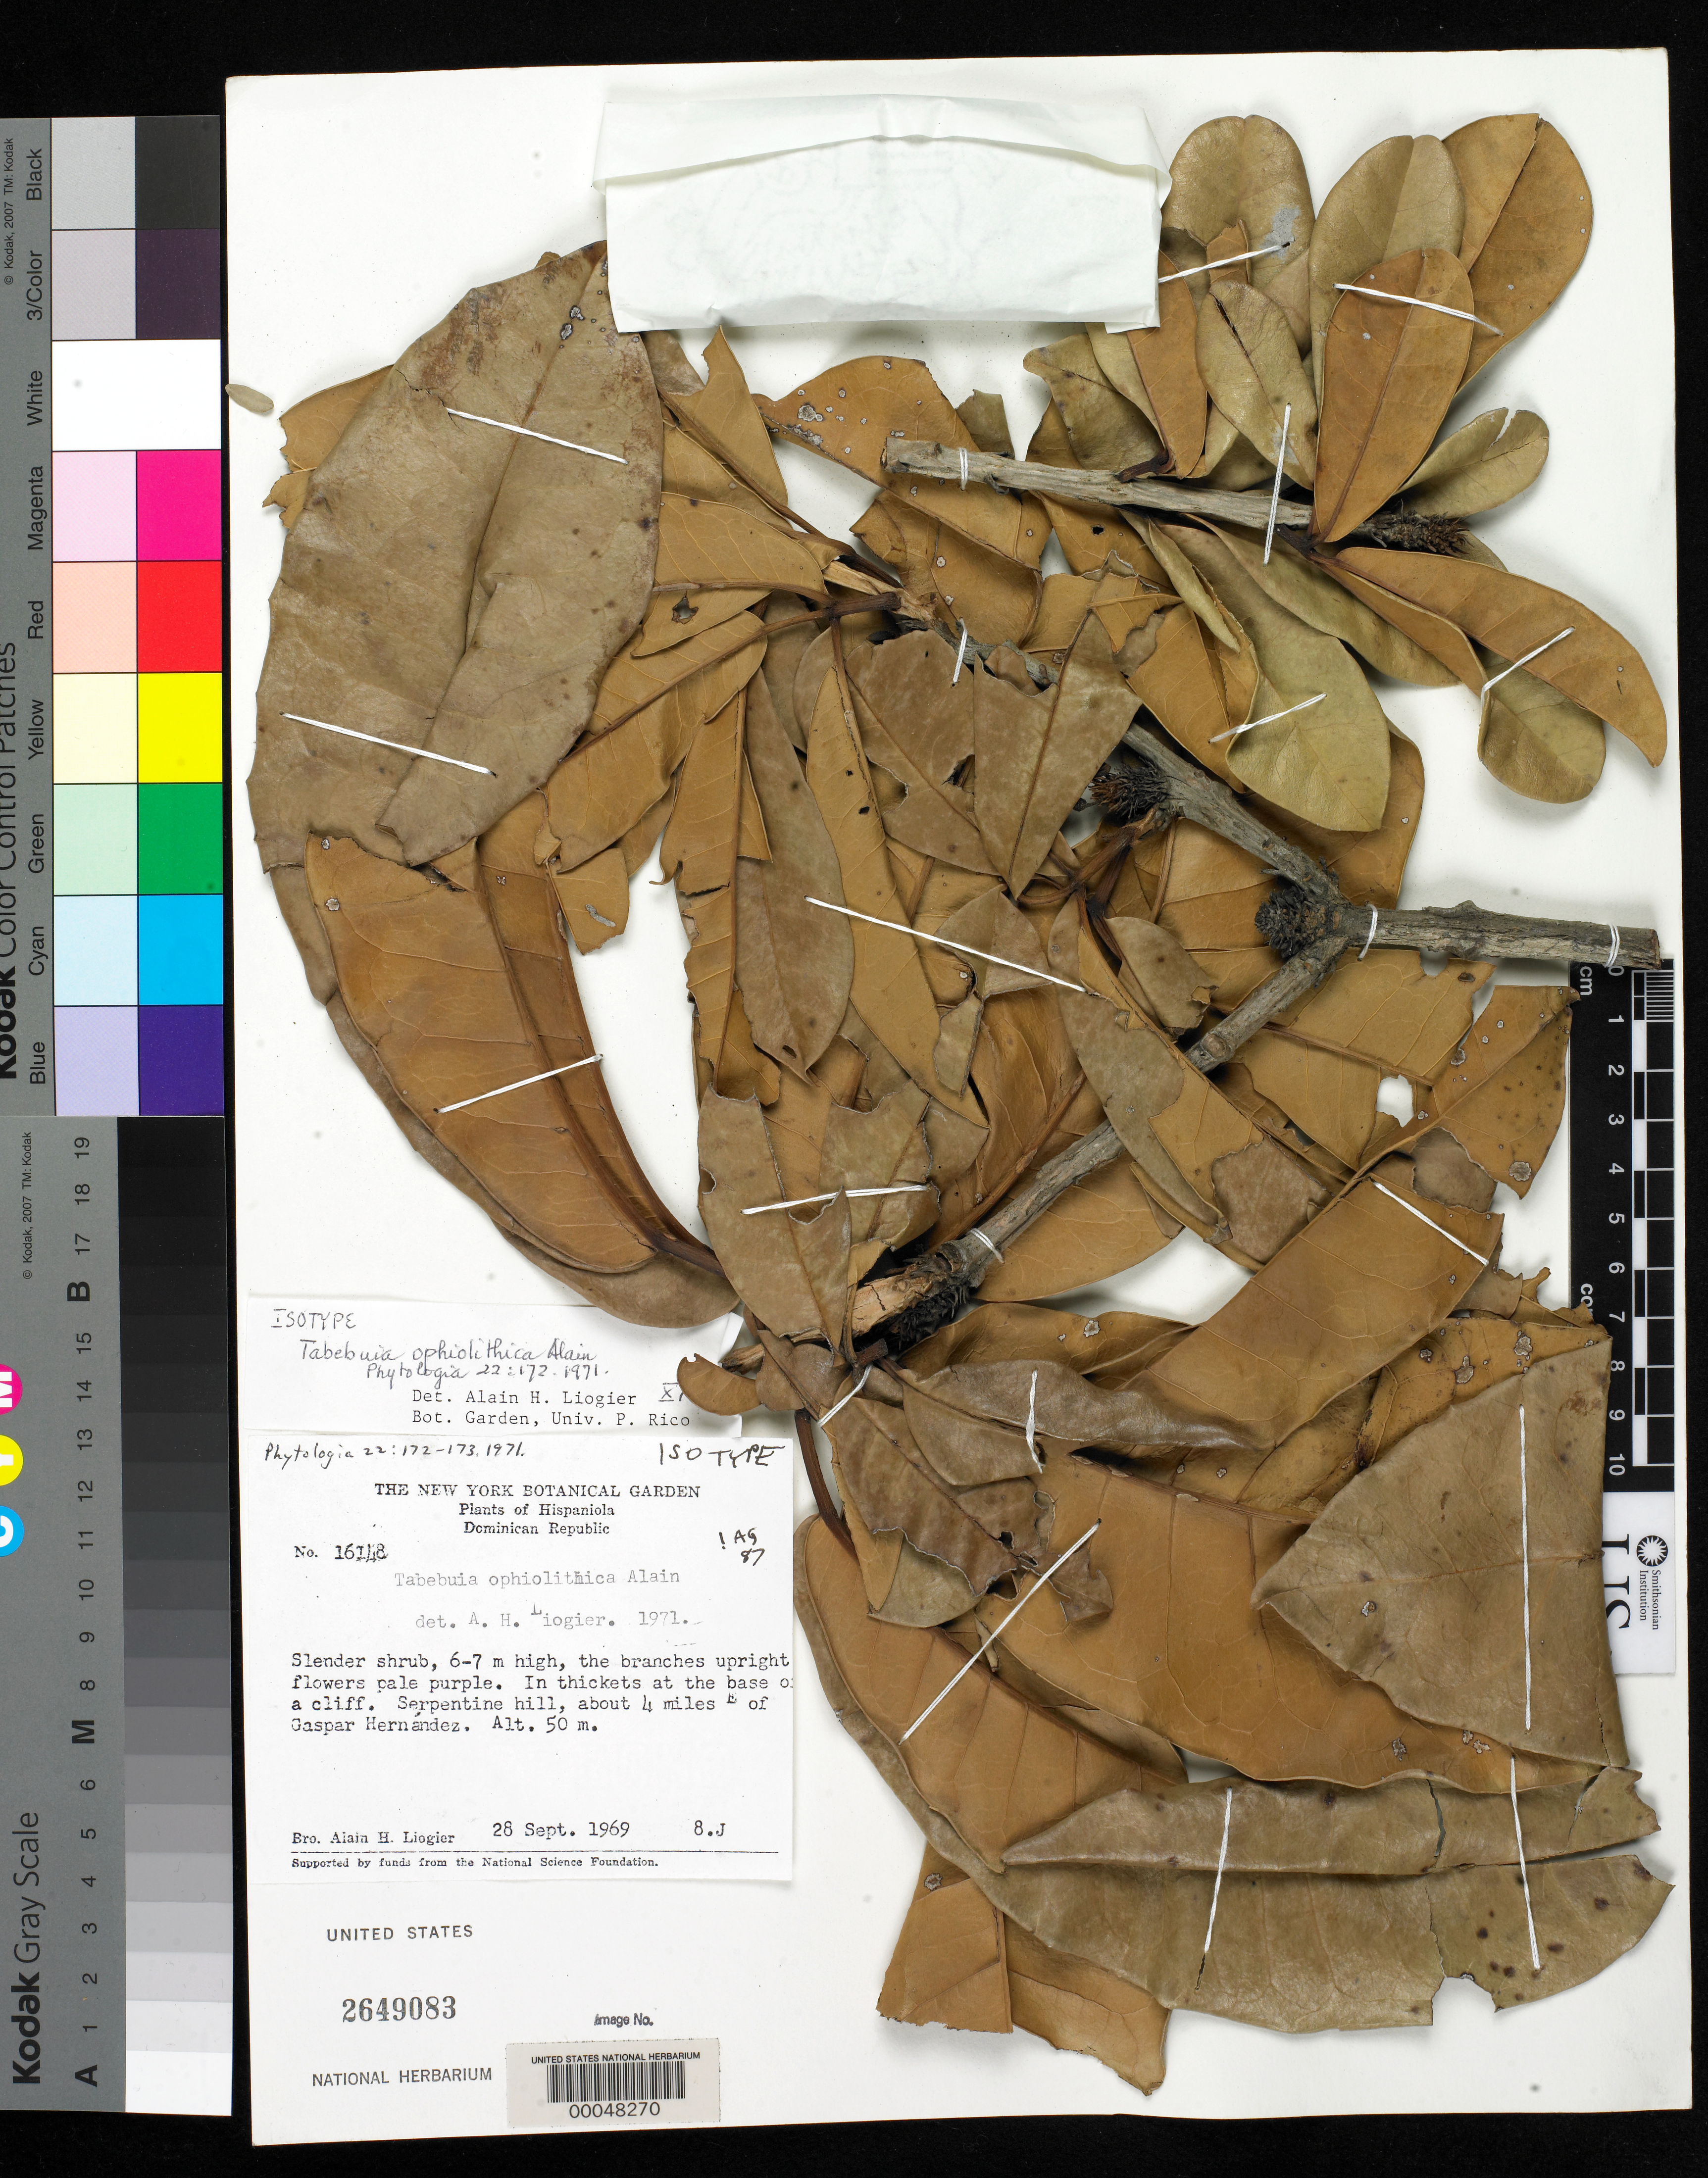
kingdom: Plantae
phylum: Tracheophyta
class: Magnoliopsida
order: Lamiales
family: Bignoniaceae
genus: Tabebuia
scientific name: Tabebuia ophiolithica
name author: Alain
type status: Isotype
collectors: A. H. Liogier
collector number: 16148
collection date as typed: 28 Sep 1969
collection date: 1969-09-28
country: Dominican Republic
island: Hispaniola Island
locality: About 4 mi. E of Gaspar Hernandez.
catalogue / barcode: US 2649083